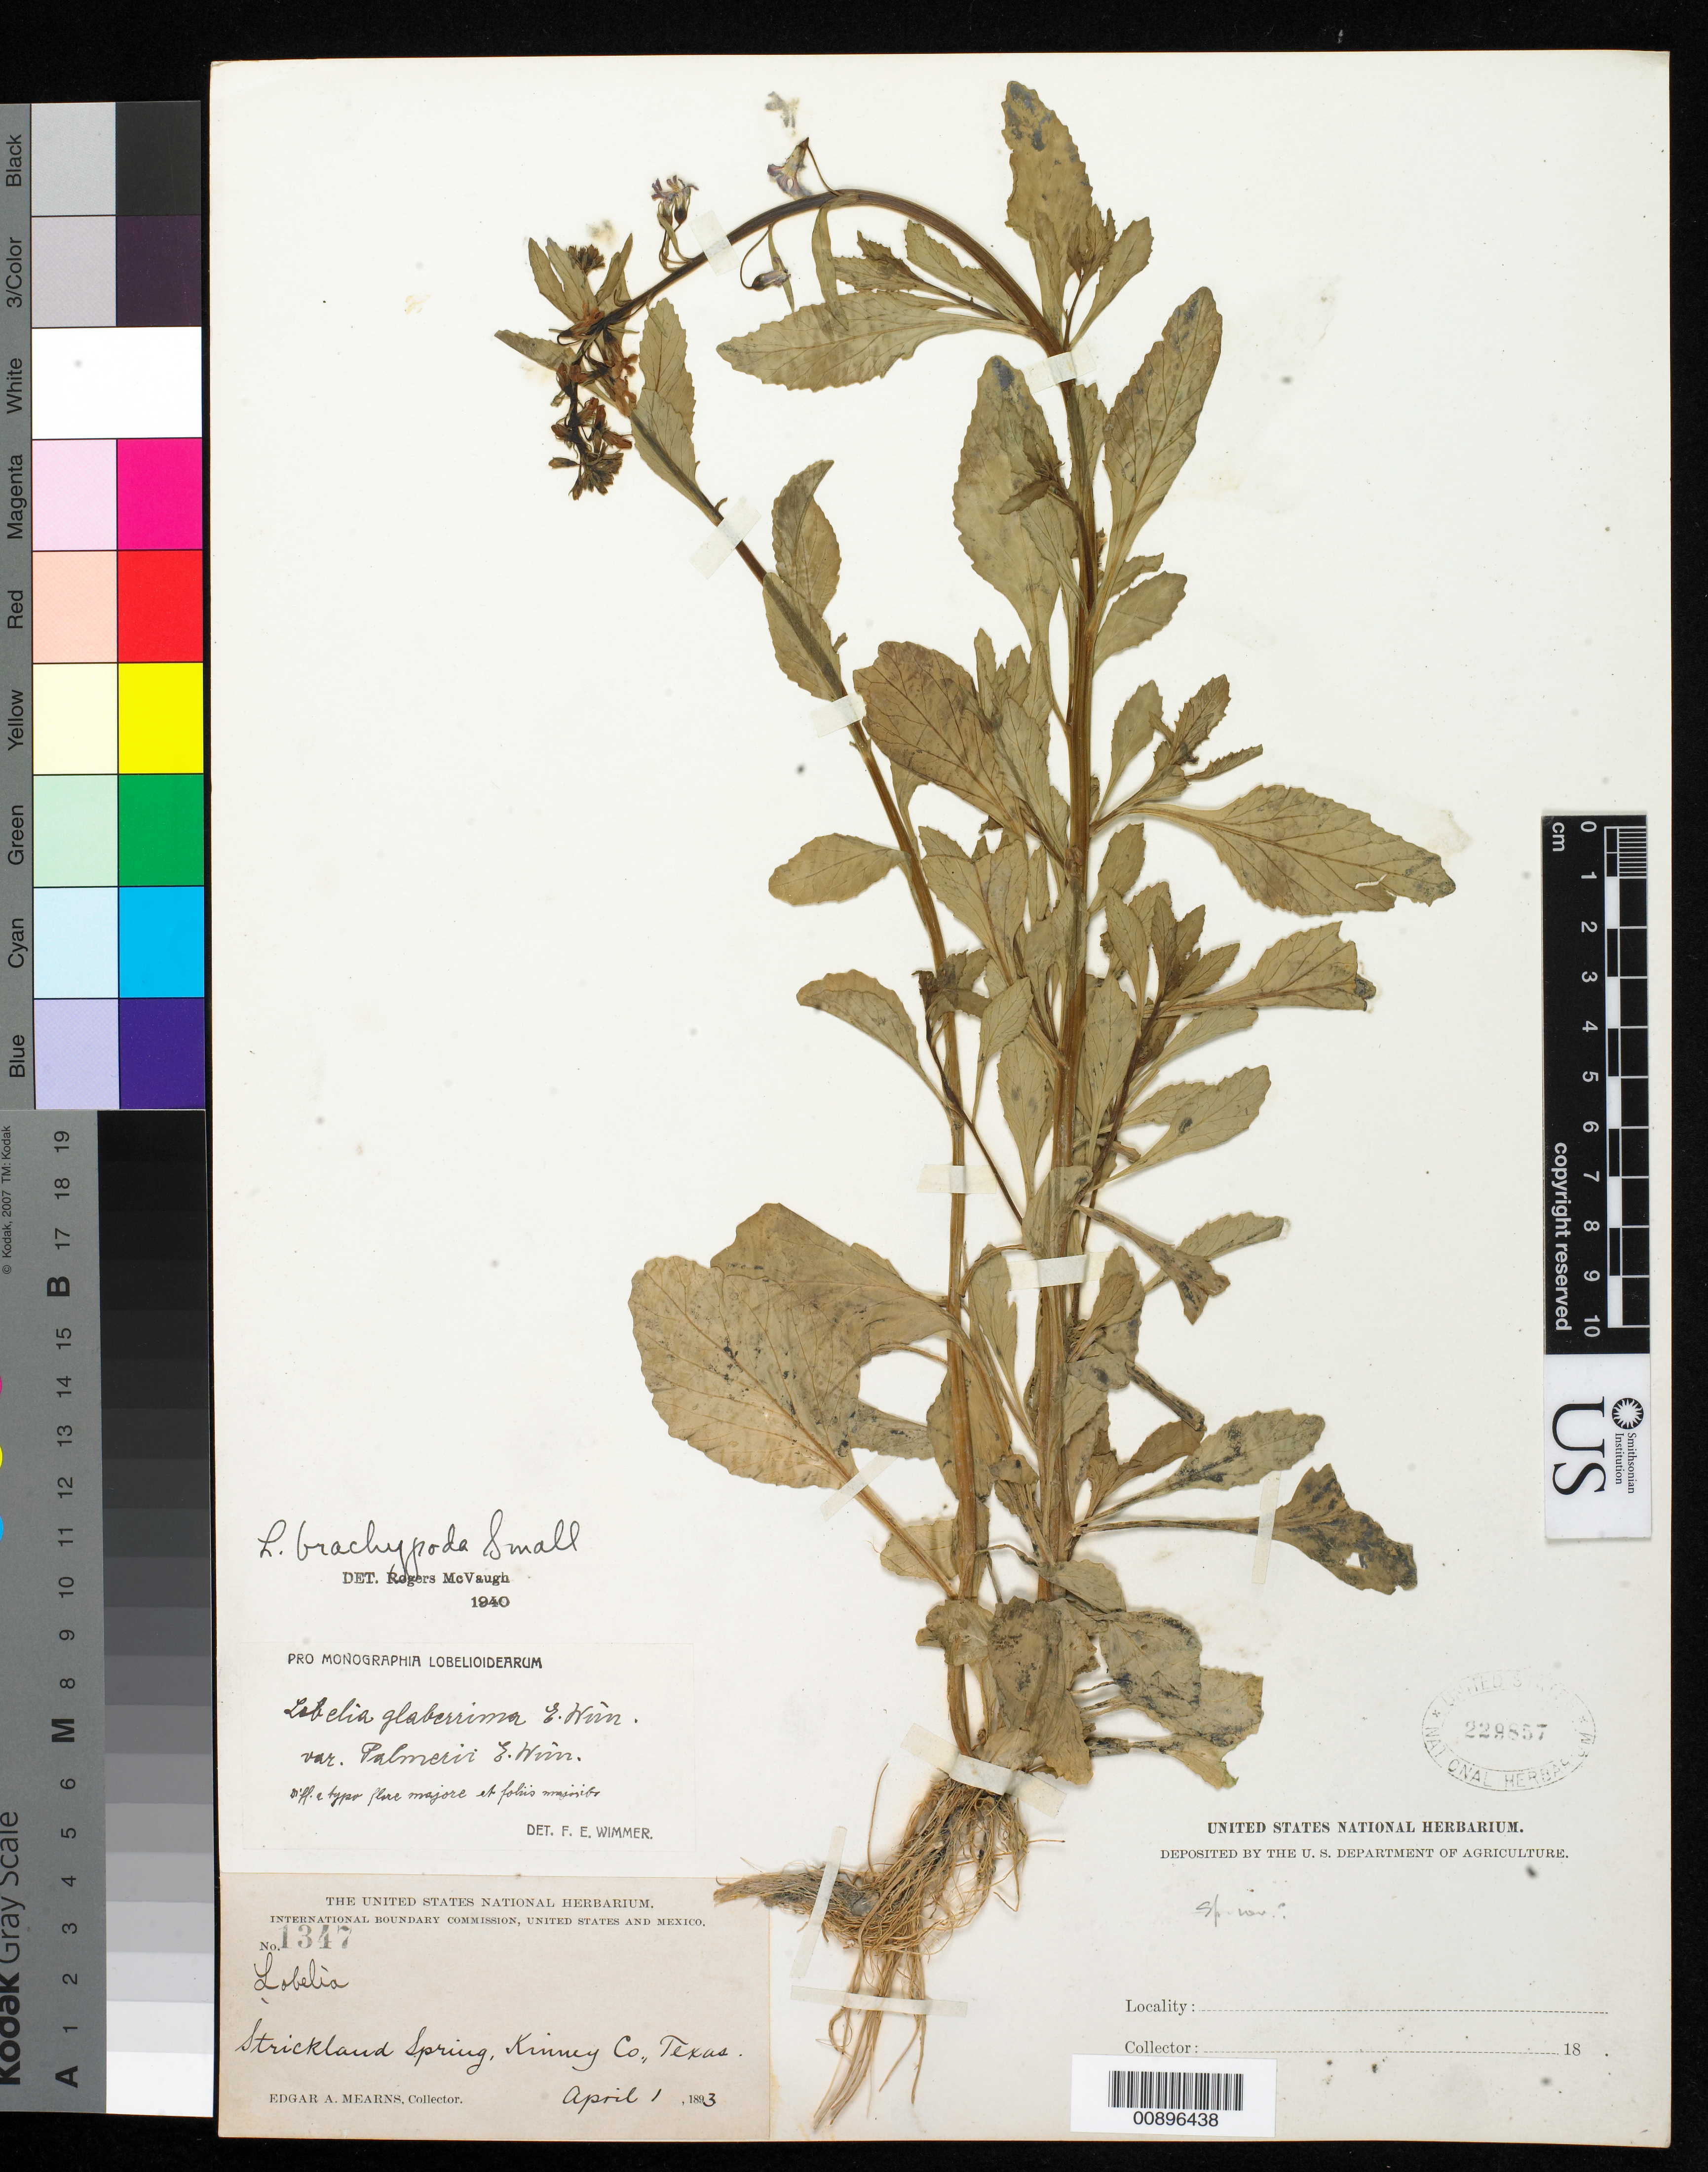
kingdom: Plantae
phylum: Tracheophyta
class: Magnoliopsida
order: Asterales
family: Campanulaceae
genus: Lobelia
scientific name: Lobelia brachypoda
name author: (A. Gray) Small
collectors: E. A. Mearns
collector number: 1347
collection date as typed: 01 Apr 1893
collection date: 1893-04-01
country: United States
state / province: Texas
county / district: Kinney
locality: Strickland Spring, Kinney County, Texas.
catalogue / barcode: US 229857